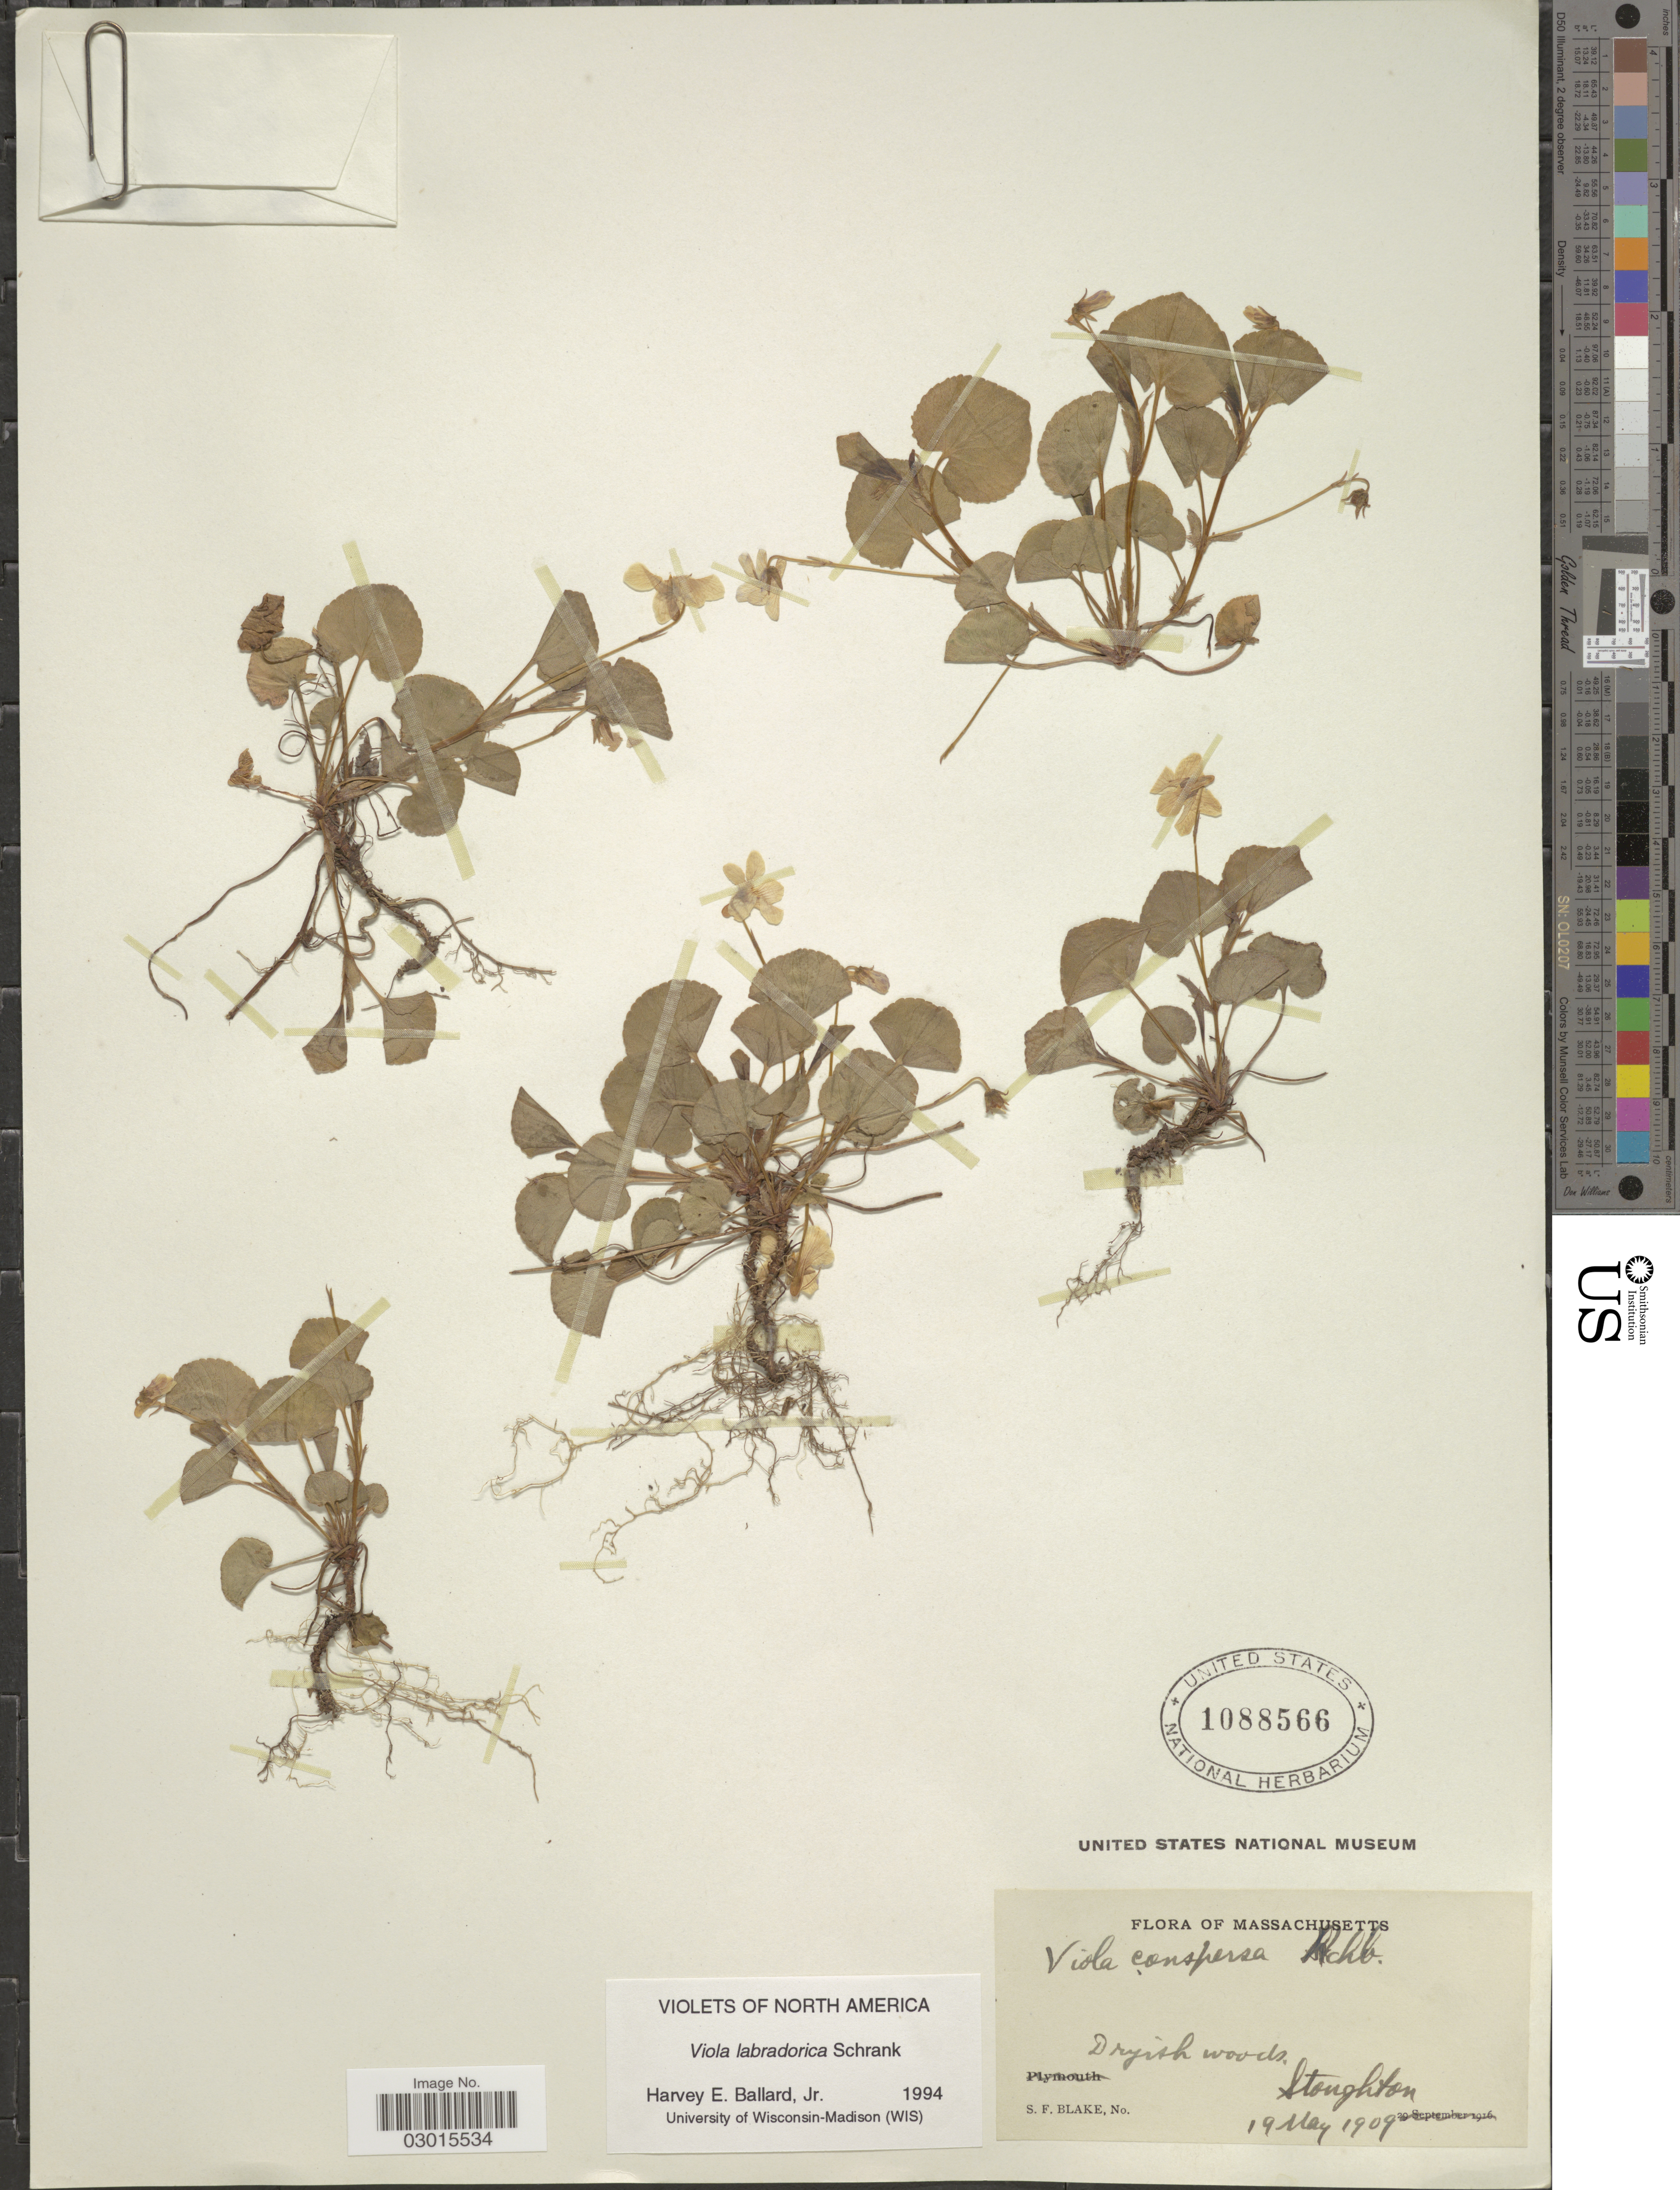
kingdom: Plantae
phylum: Tracheophyta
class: Magnoliopsida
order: Malpighiales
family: Violaceae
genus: Viola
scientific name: Viola labradorica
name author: Schrank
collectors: S. Blake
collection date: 1909-05-19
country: United States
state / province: Massachusetts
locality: Stoughton.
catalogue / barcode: US 1088566